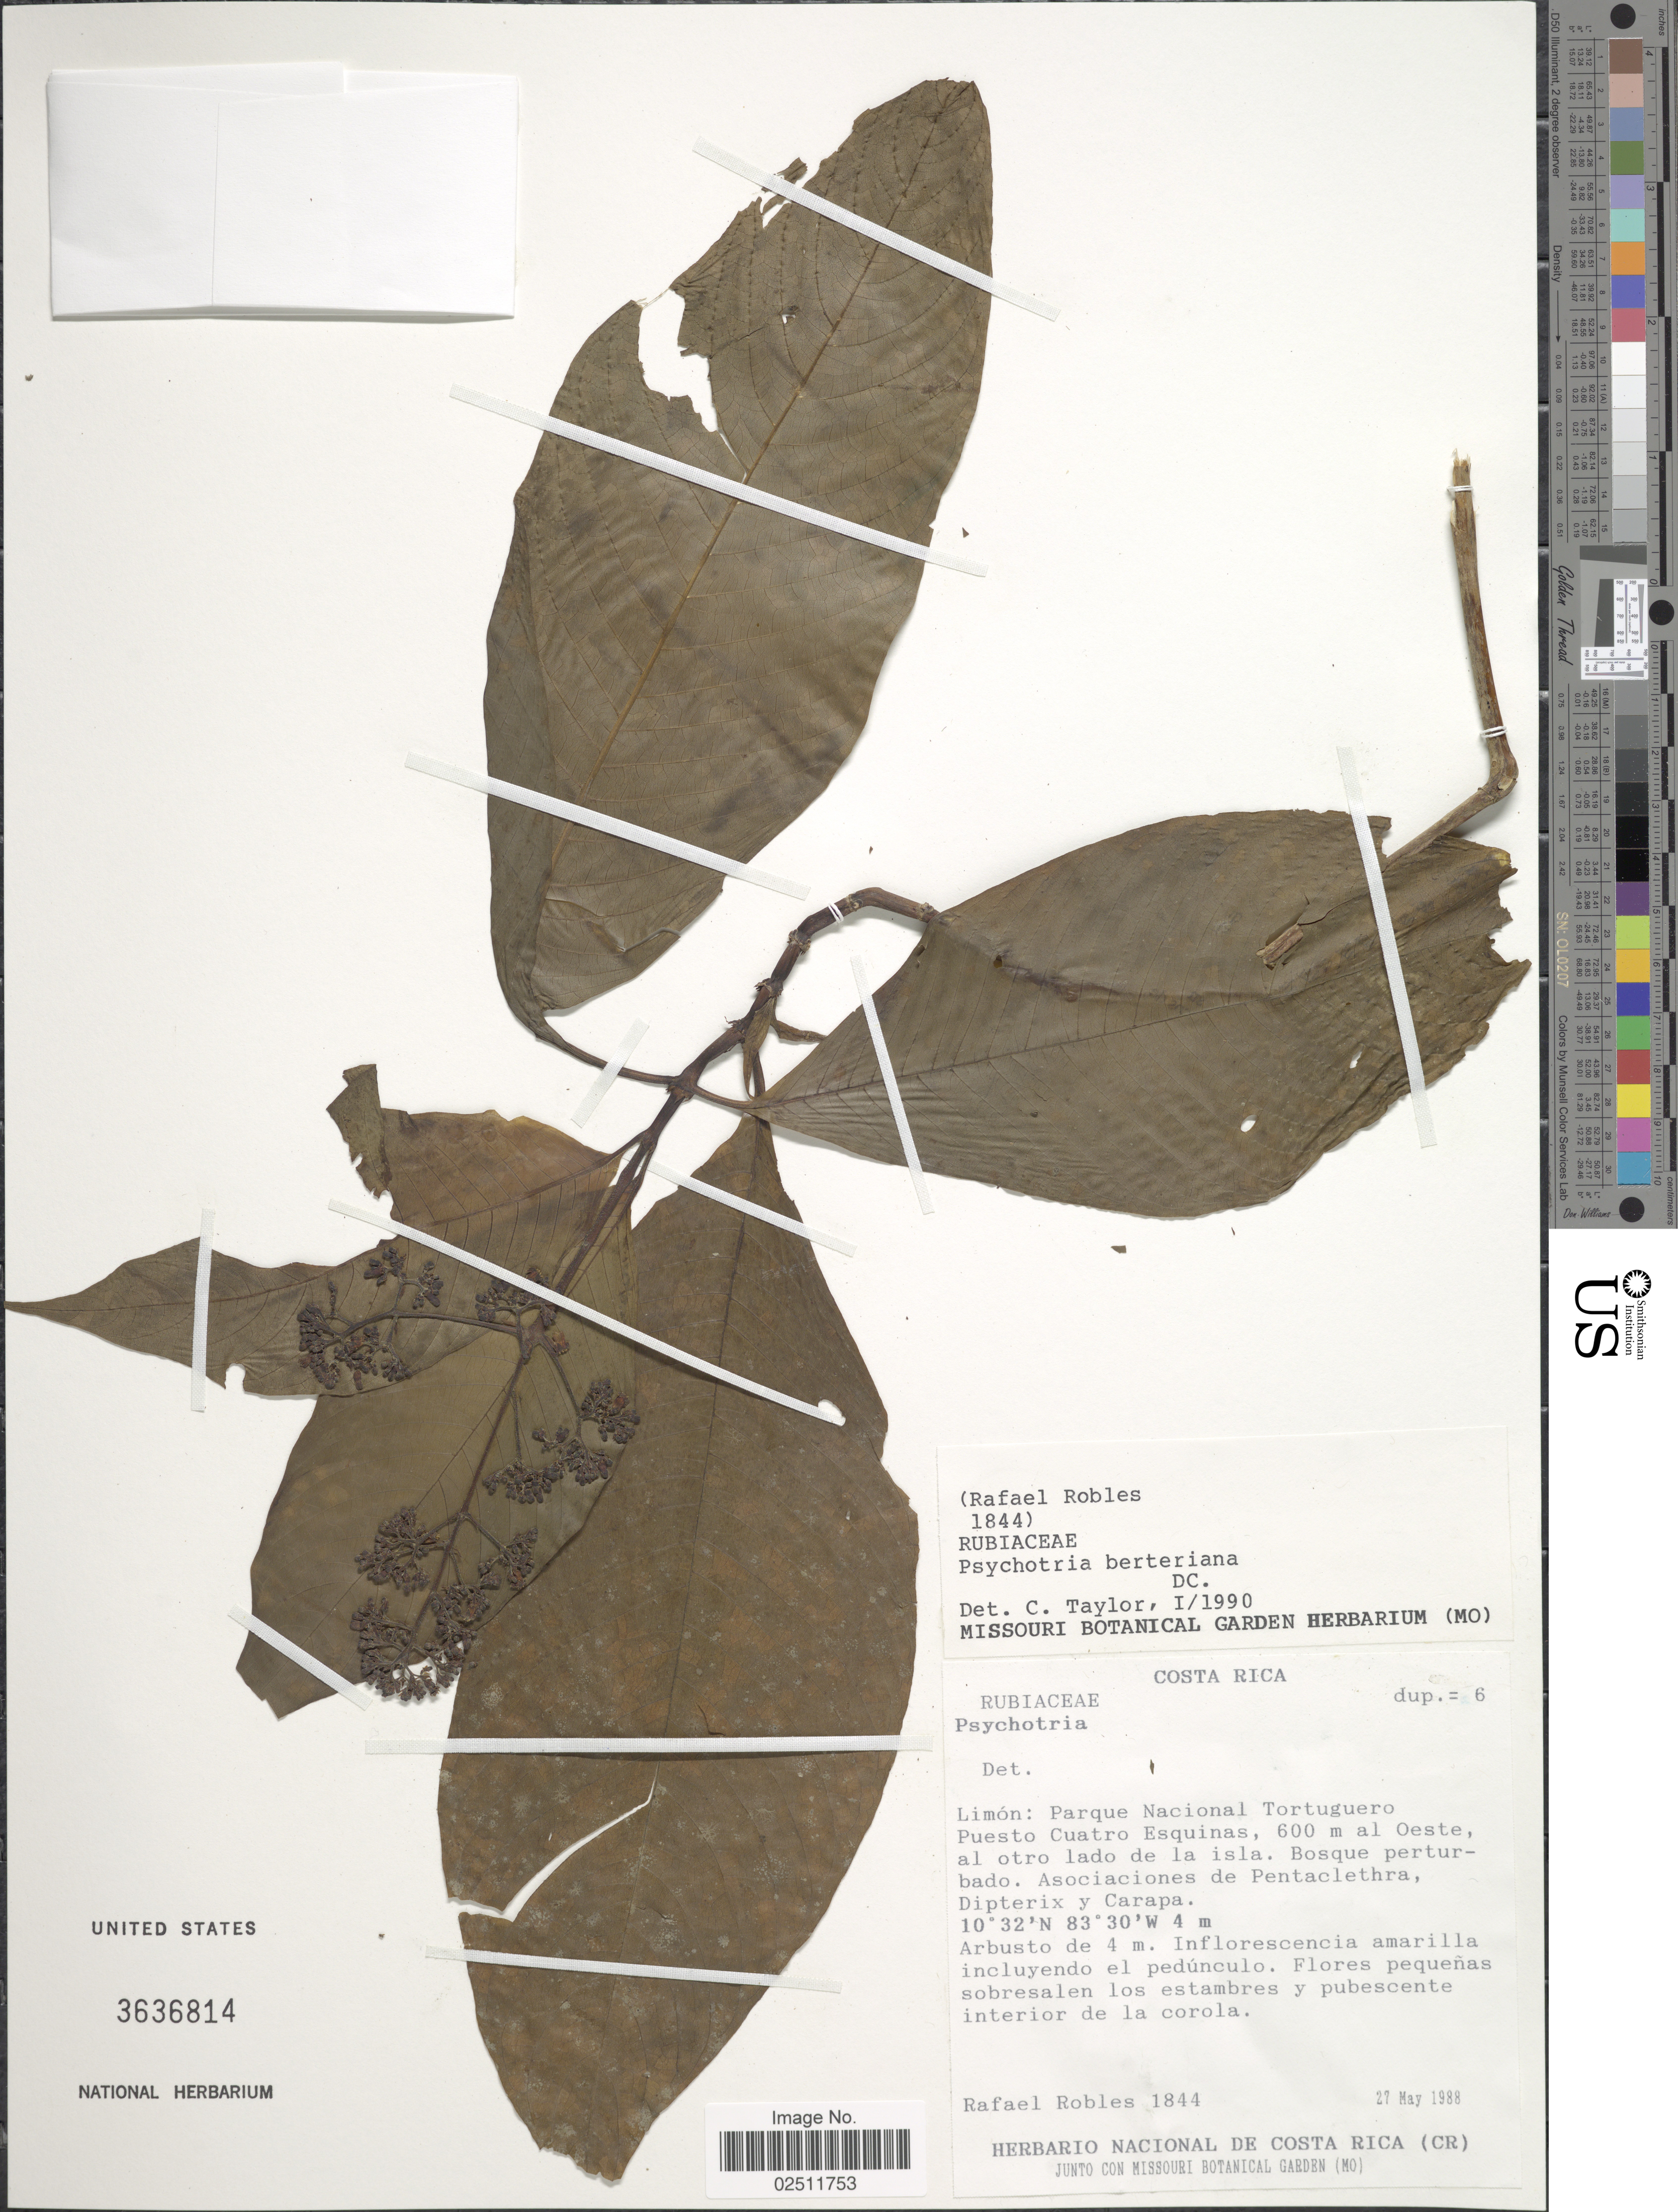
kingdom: Plantae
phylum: Tracheophyta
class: Magnoliopsida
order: Gentianales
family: Rubiaceae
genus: Psychotria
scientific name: Psychotria berteroana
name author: DC.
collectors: R. Robles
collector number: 1844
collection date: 1988-05-27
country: Costa Rica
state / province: Limón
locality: Parque Nacional Tortuguero. Puesto Cuatro Esquinas, 600 m al Oeste, al otro lado de la isla.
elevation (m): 4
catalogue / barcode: US 3636814